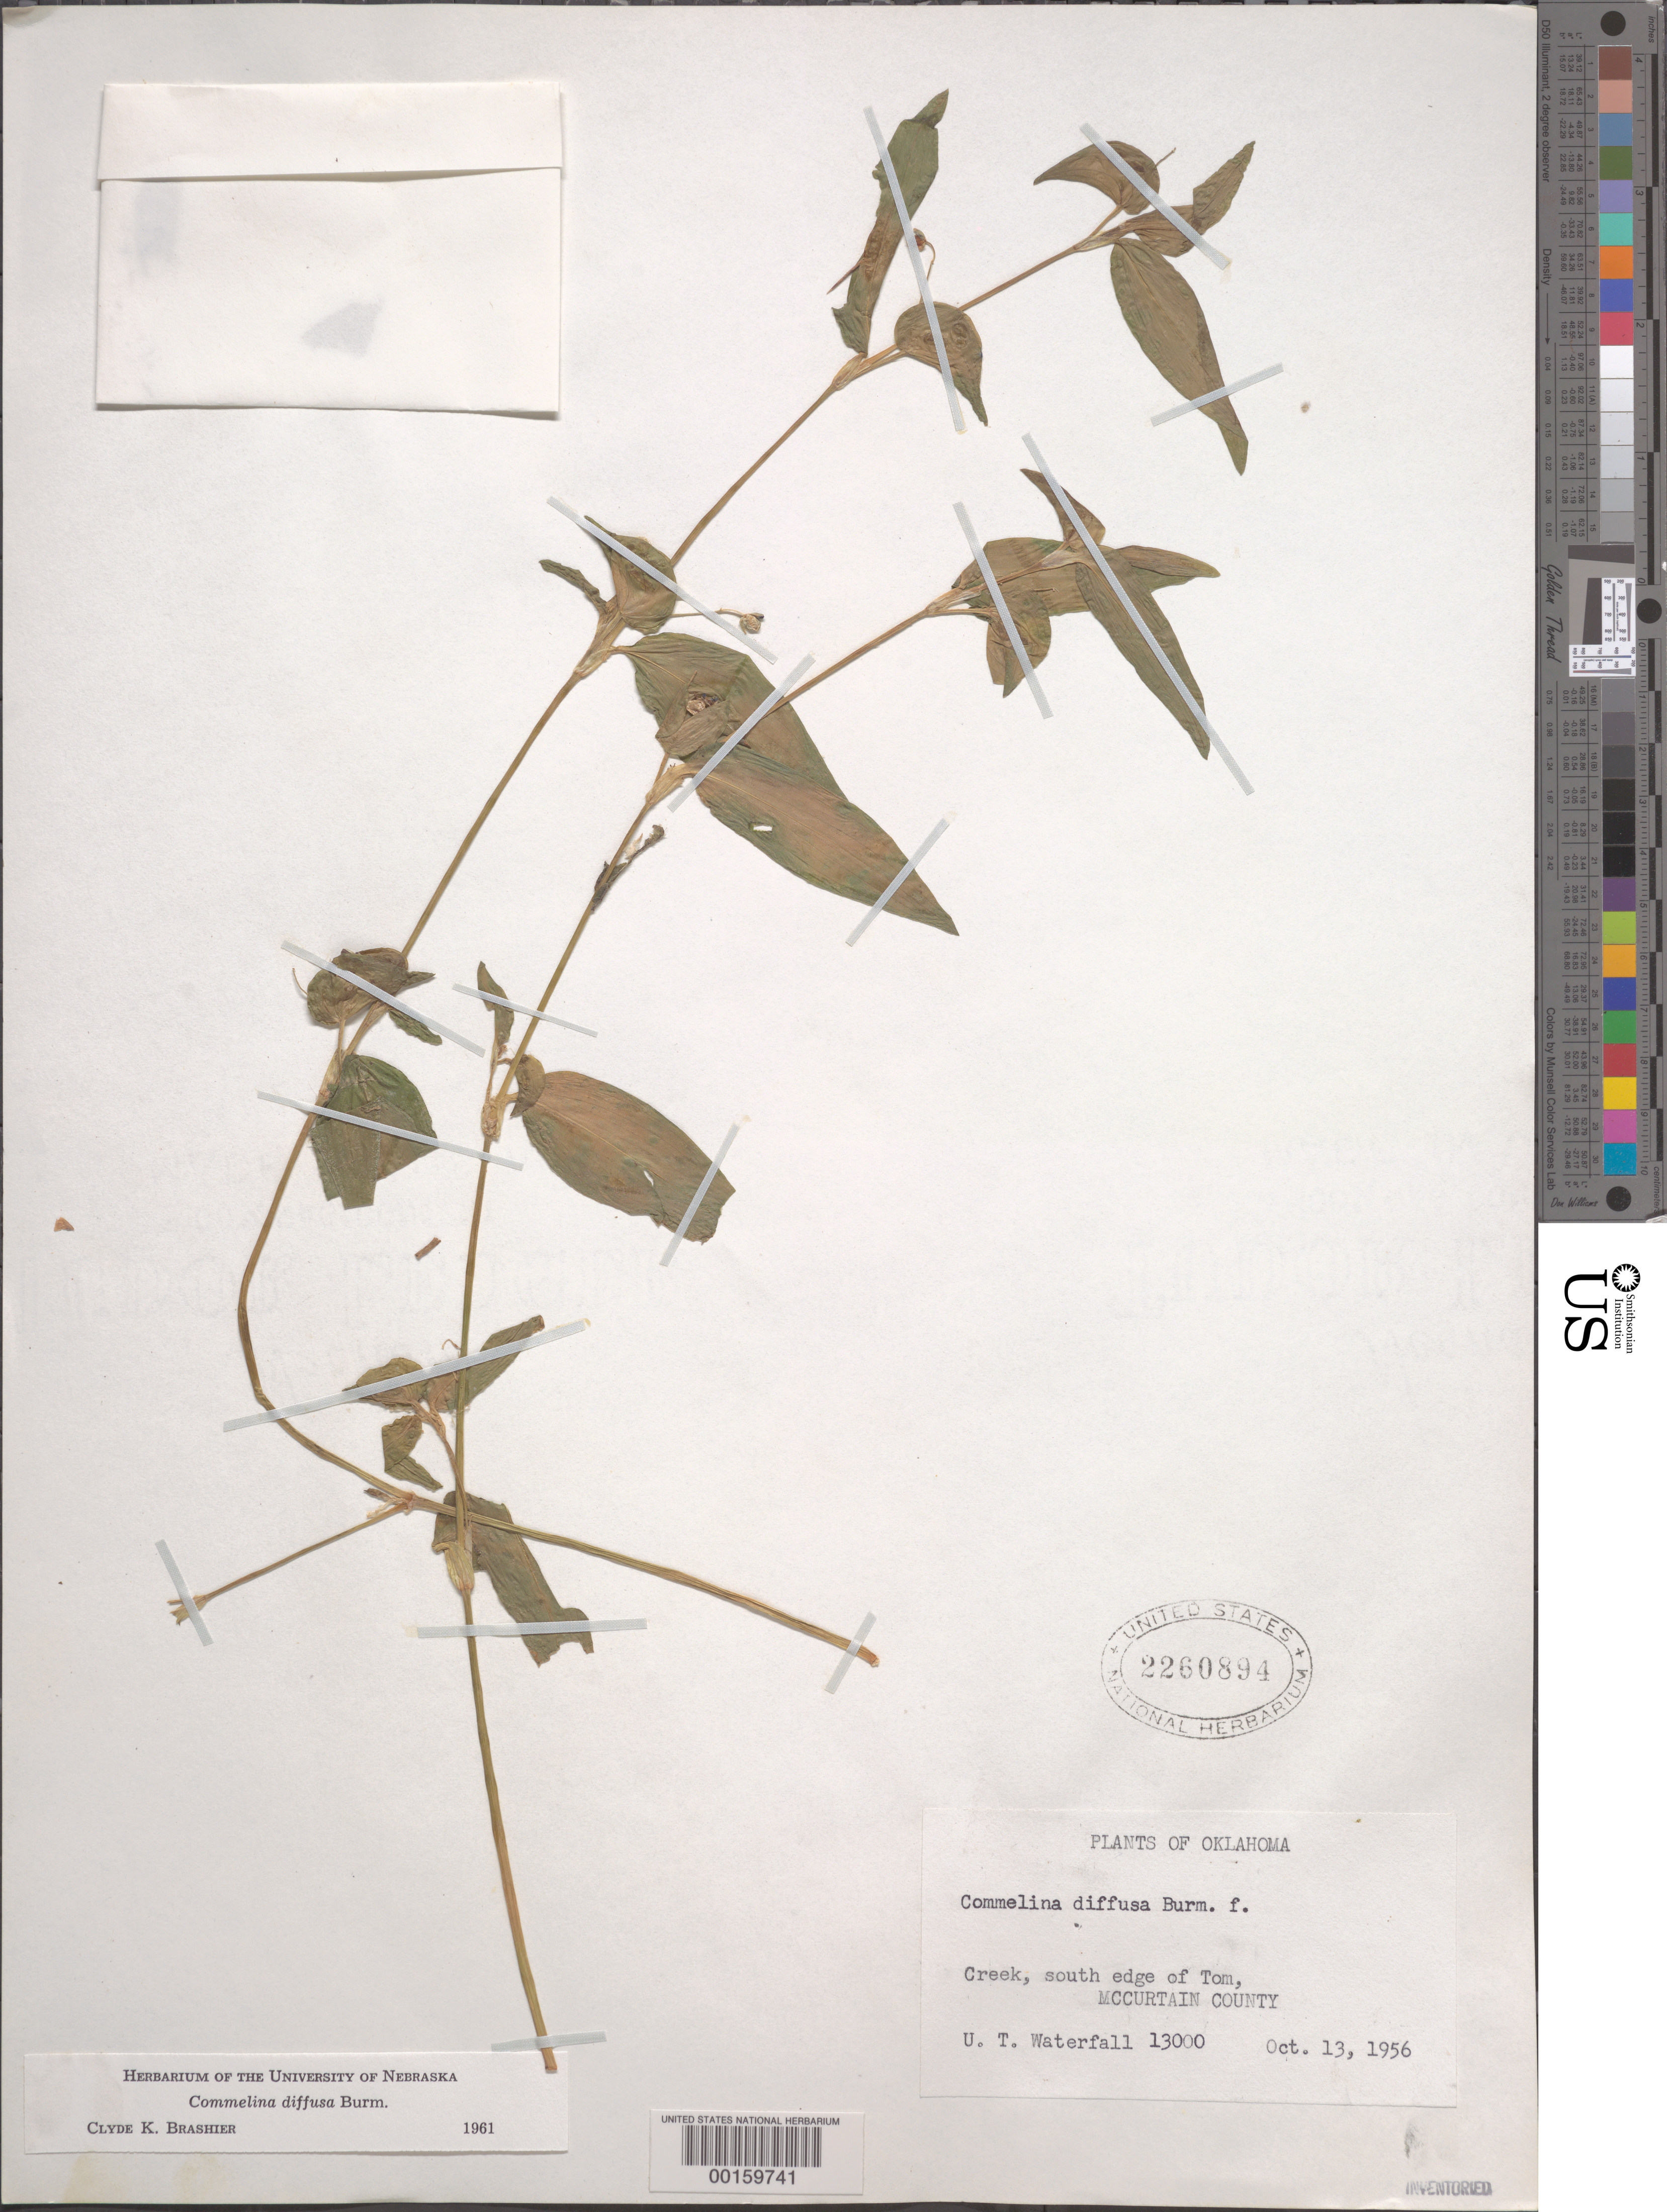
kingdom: Plantae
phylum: Tracheophyta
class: Liliopsida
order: Commelinales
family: Commelinaceae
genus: Commelina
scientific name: Commelina diffusa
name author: Burm. f.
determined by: Brashier, C. K.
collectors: U. T. Waterfall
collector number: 13000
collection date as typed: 13 Oct 1956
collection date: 1956-10-13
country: United States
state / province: Oklahoma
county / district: Mccurtain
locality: S edge of tom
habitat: Creek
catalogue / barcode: US 2260894